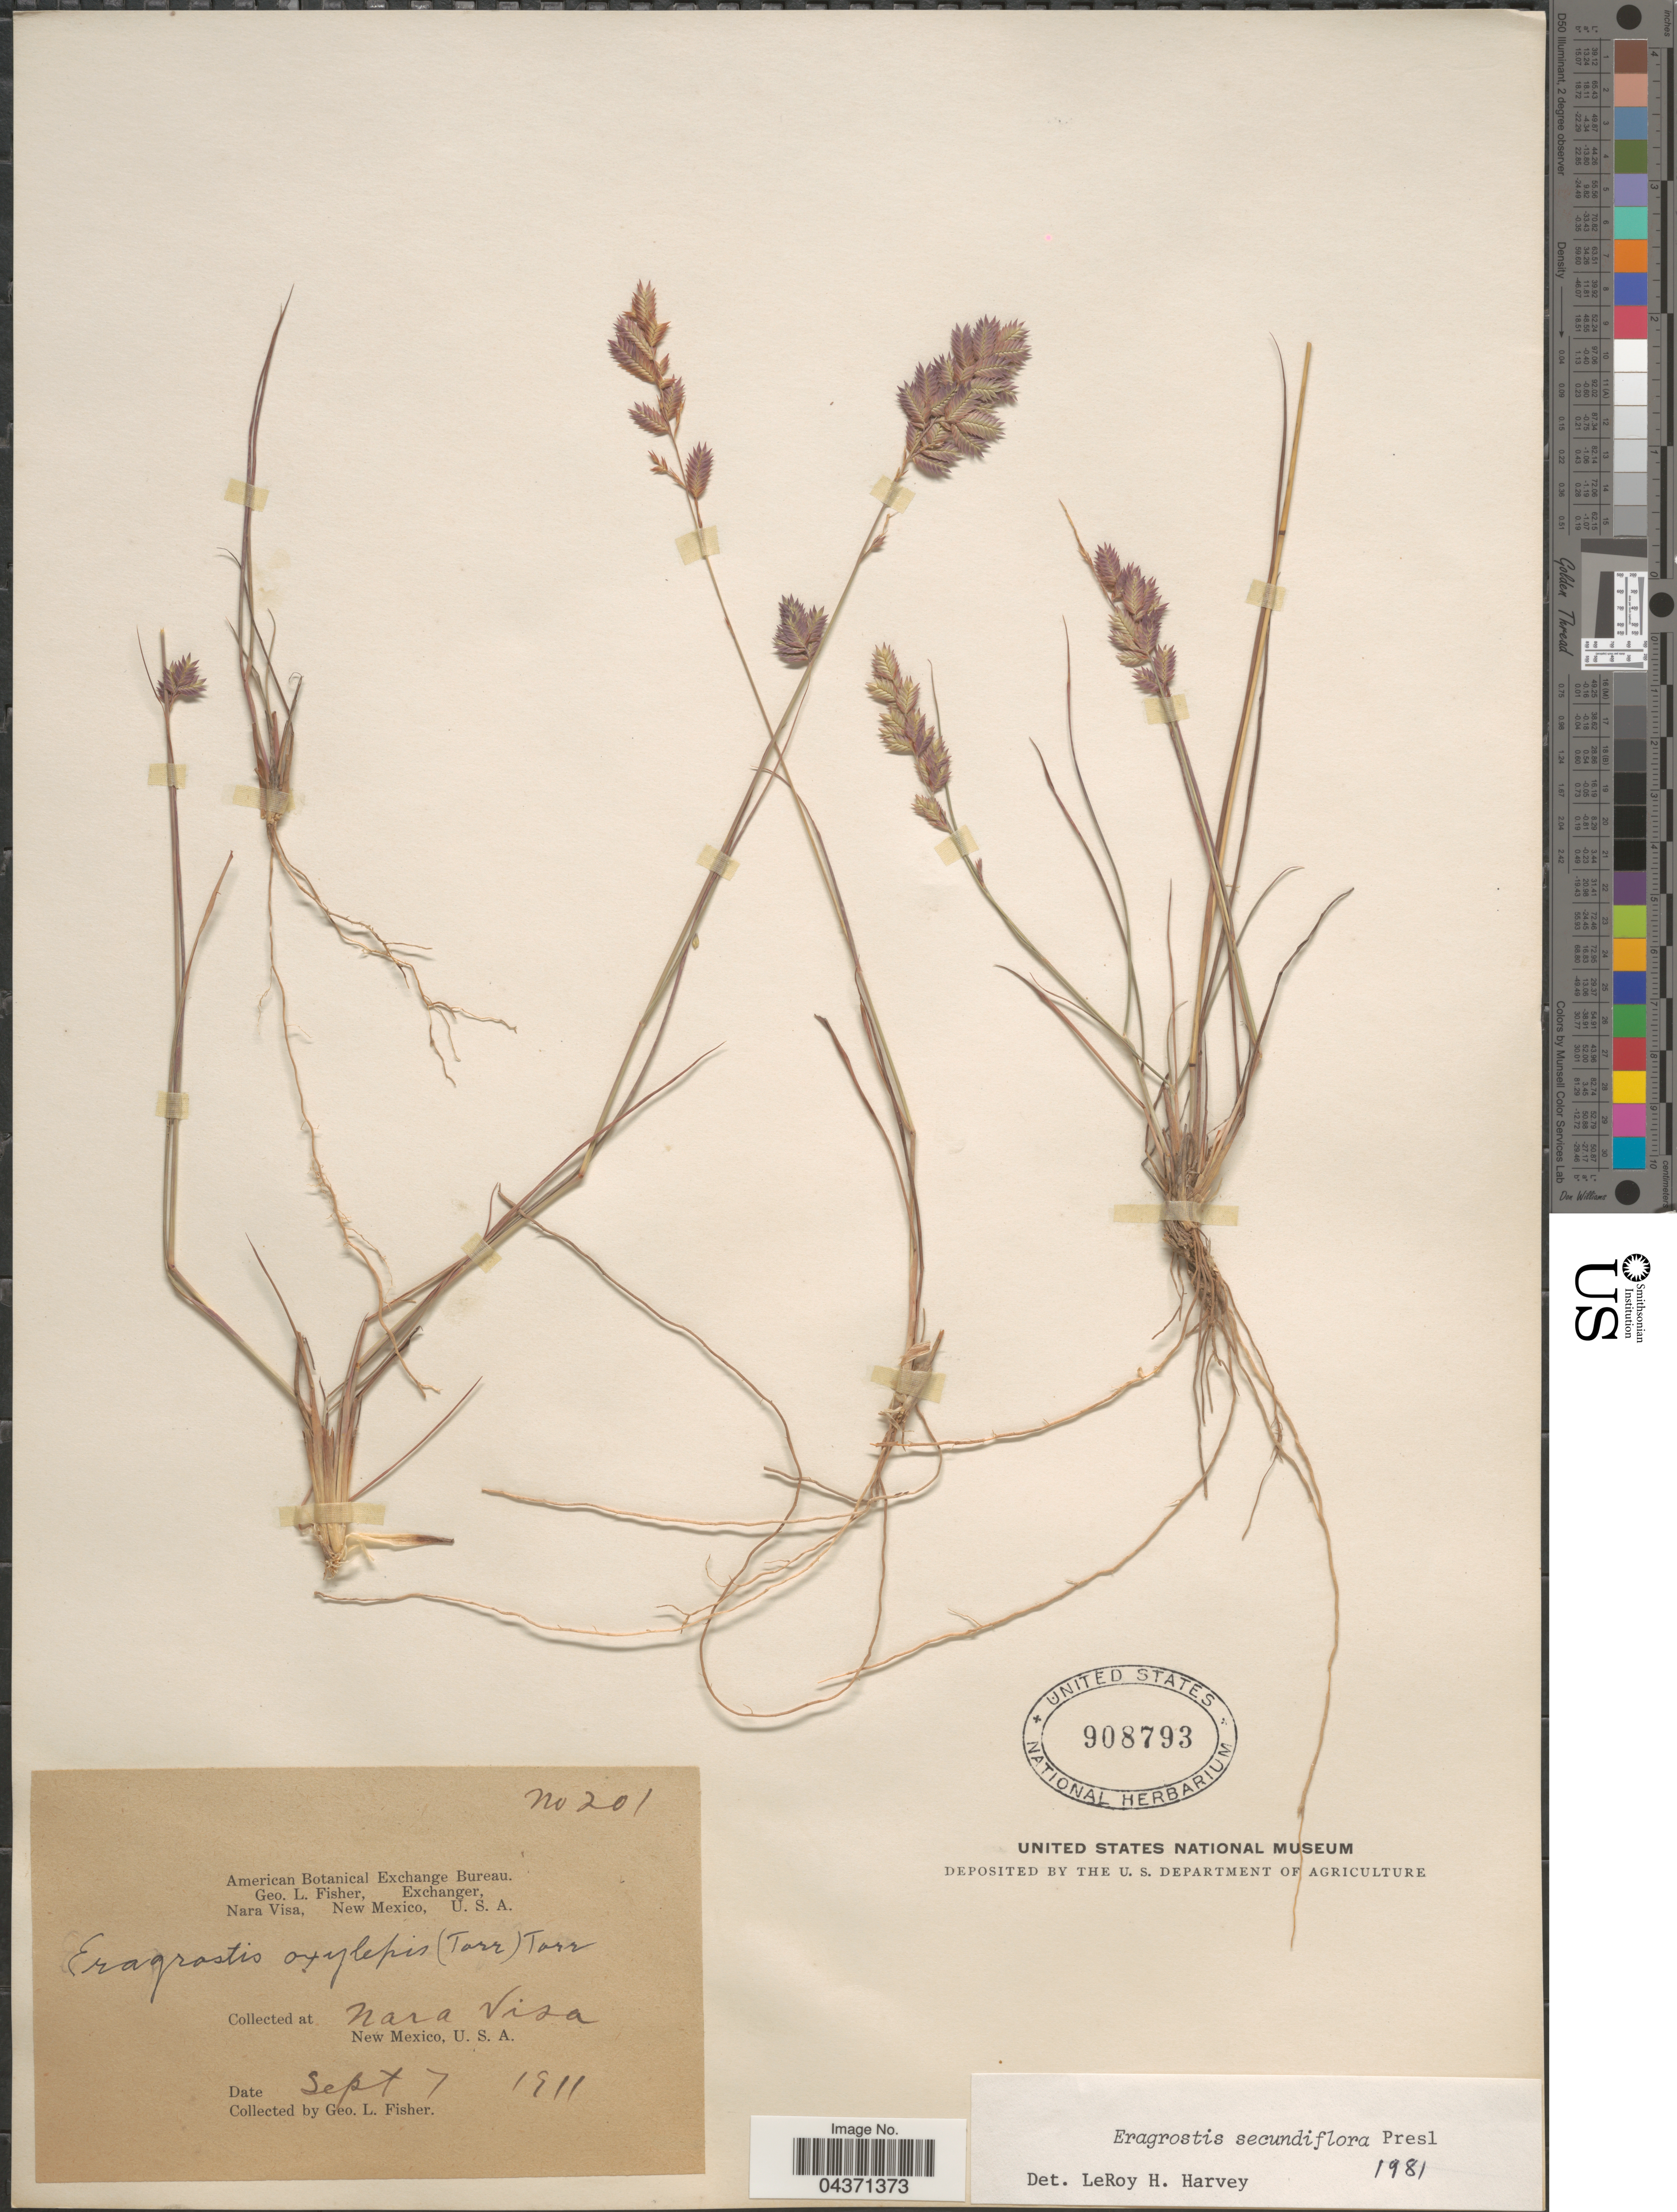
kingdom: Plantae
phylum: Tracheophyta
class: Liliopsida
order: Poales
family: Poaceae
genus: Eragrostis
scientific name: Eragrostis secundiflora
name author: J. Presl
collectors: G. L. Fisher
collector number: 201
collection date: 1911-09-07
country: United States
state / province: New Mexico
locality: At Nara Visa.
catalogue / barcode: US 908793